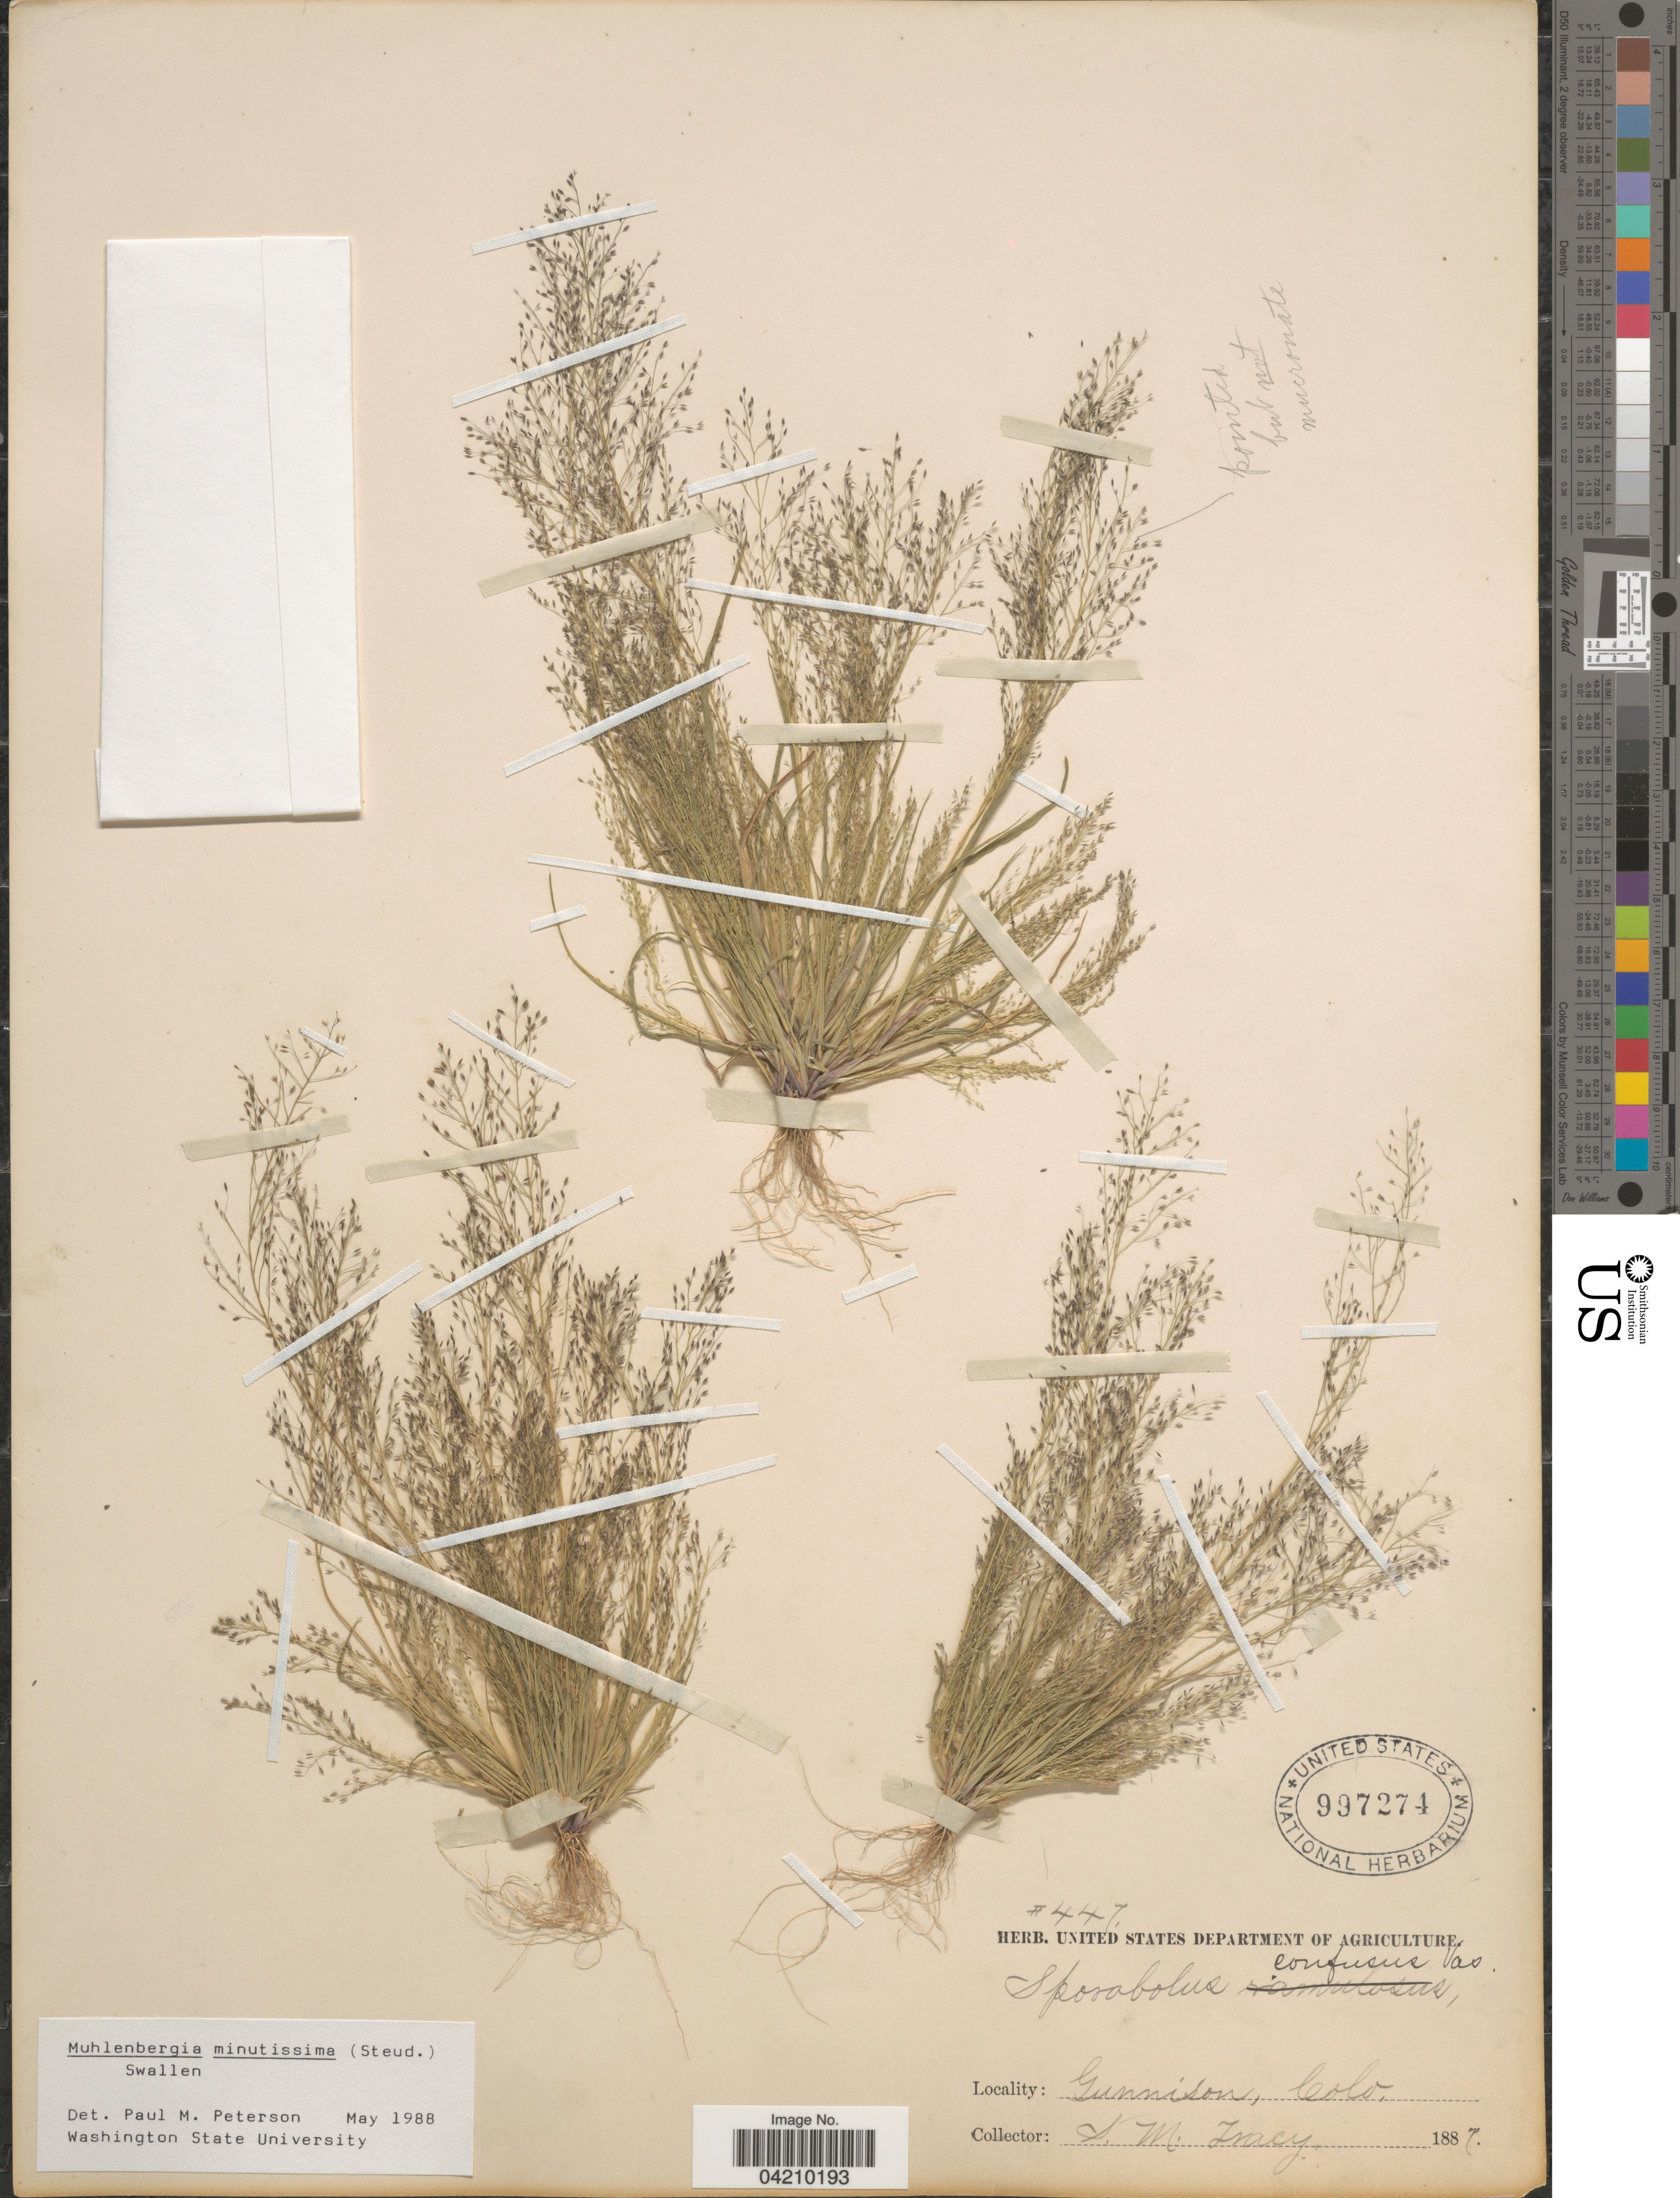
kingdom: Plantae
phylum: Tracheophyta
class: Liliopsida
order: Poales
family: Poaceae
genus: Muhlenbergia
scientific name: Muhlenbergia minutissima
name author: (Steud.) Swallen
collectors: S. M. Tracy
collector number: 447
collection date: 1887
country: United States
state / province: Colorado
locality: Gunnison.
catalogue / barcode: US 997274